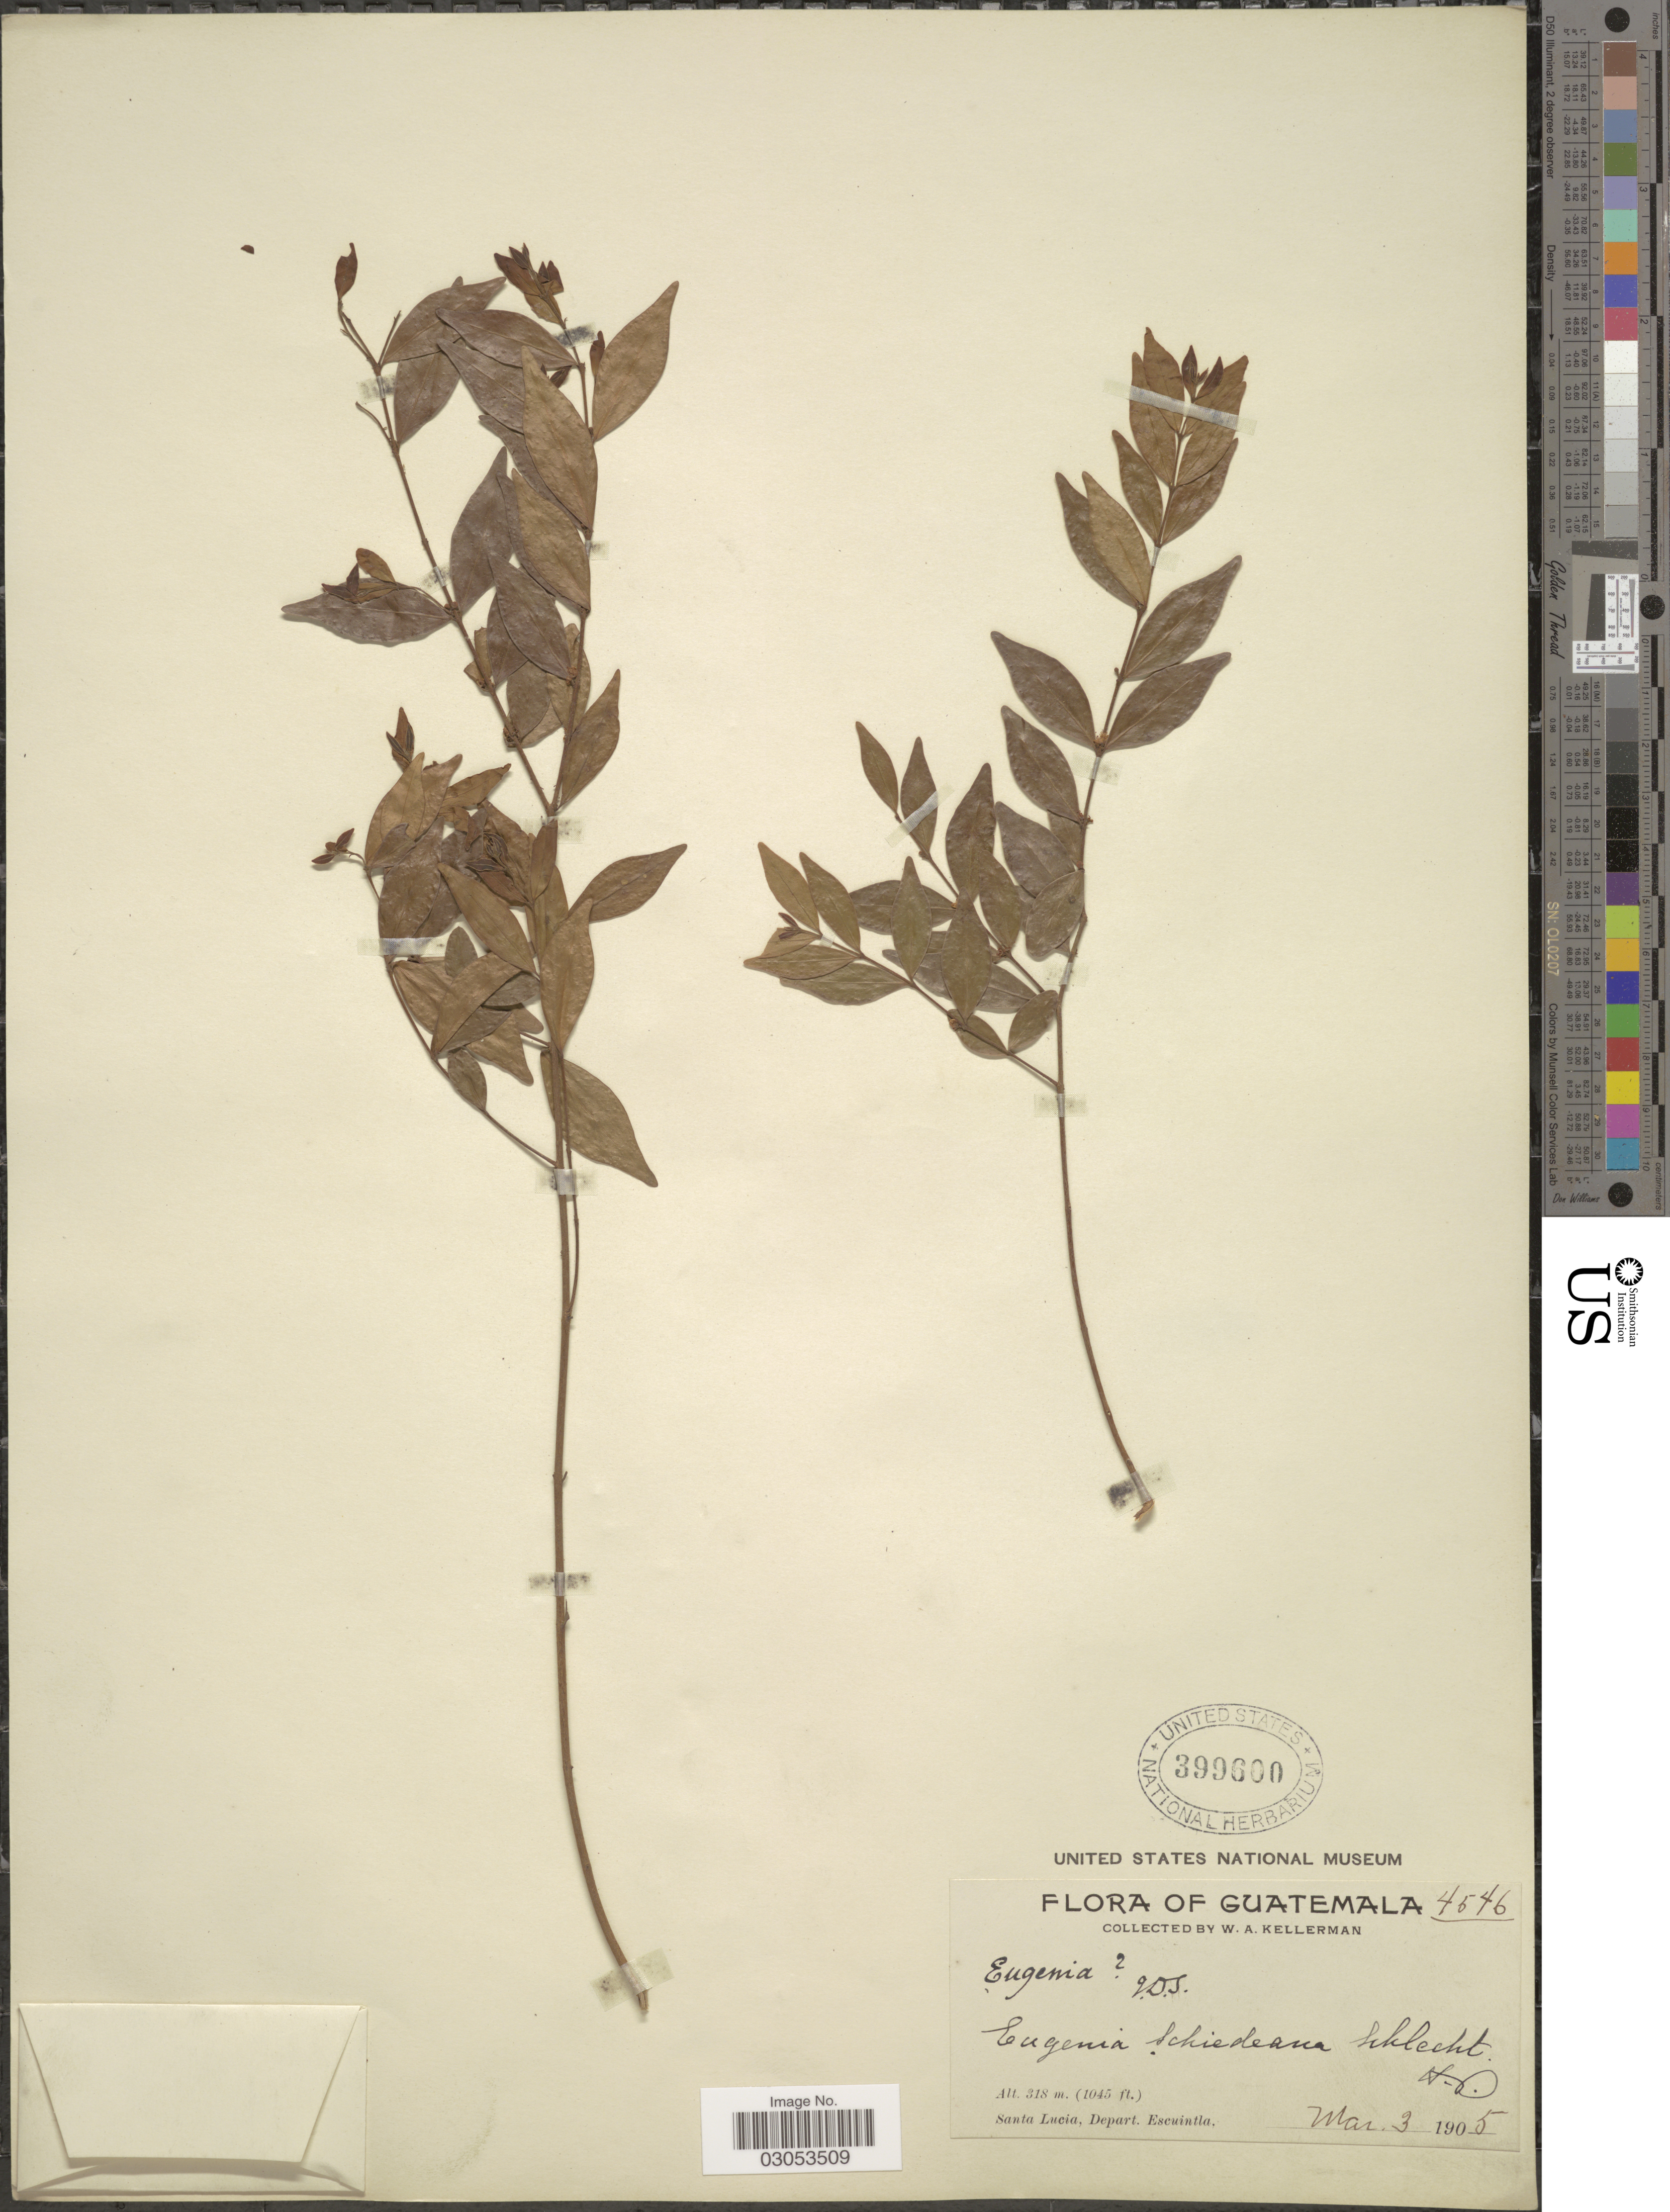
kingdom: Plantae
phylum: Tracheophyta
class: Magnoliopsida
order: Myrtales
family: Myrtaceae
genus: Eugenia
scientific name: Eugenia capuli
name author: (Schltdl. & Cham.) Hook. & Arn.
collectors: W. Kellerman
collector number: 4546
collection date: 1905-03-03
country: Guatemala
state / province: Escuintla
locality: Santa Lucia, Depart. Escuintla.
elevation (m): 319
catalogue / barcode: US 399600